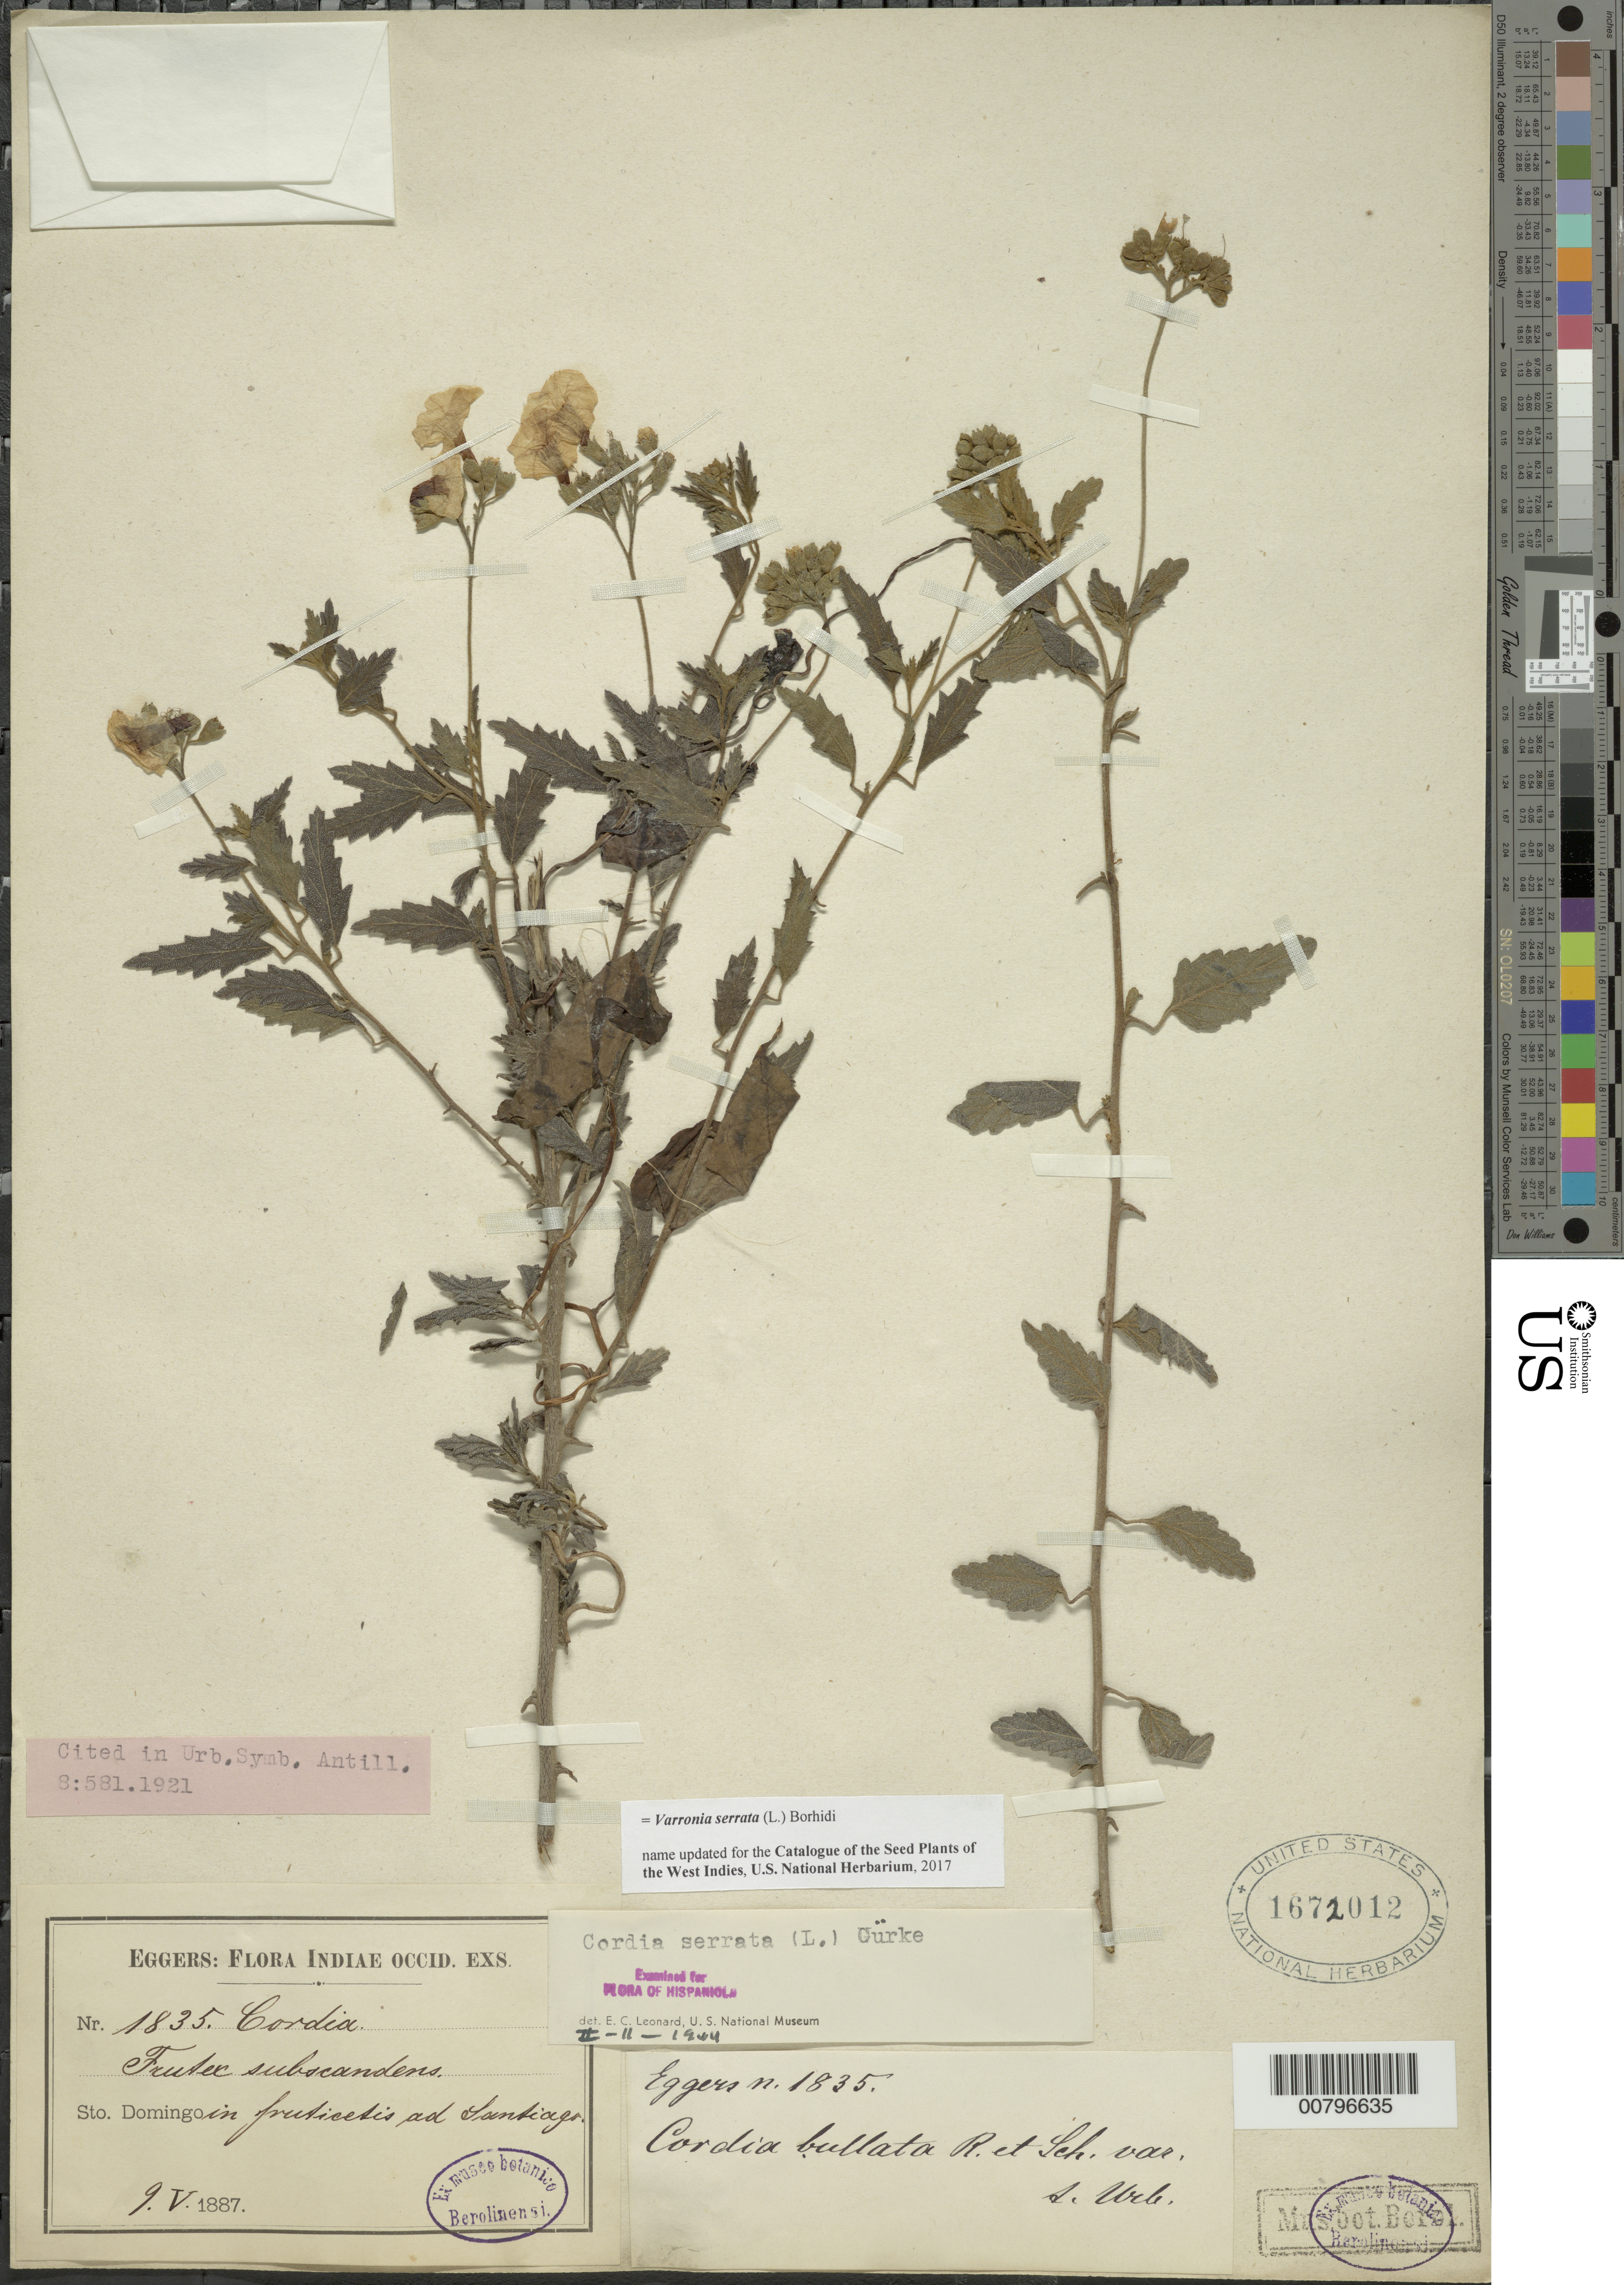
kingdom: Plantae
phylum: Tracheophyta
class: Magnoliopsida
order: Boraginales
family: Cordiaceae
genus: Varronia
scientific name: Varronia serrata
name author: (L.) Borhidi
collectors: H. F. A. von Eggers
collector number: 1835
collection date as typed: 09 May 1887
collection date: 1887-05-09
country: Dominican Republic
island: Hispaniola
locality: Ad Santiago.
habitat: In fruticetis.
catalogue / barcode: US 1672012